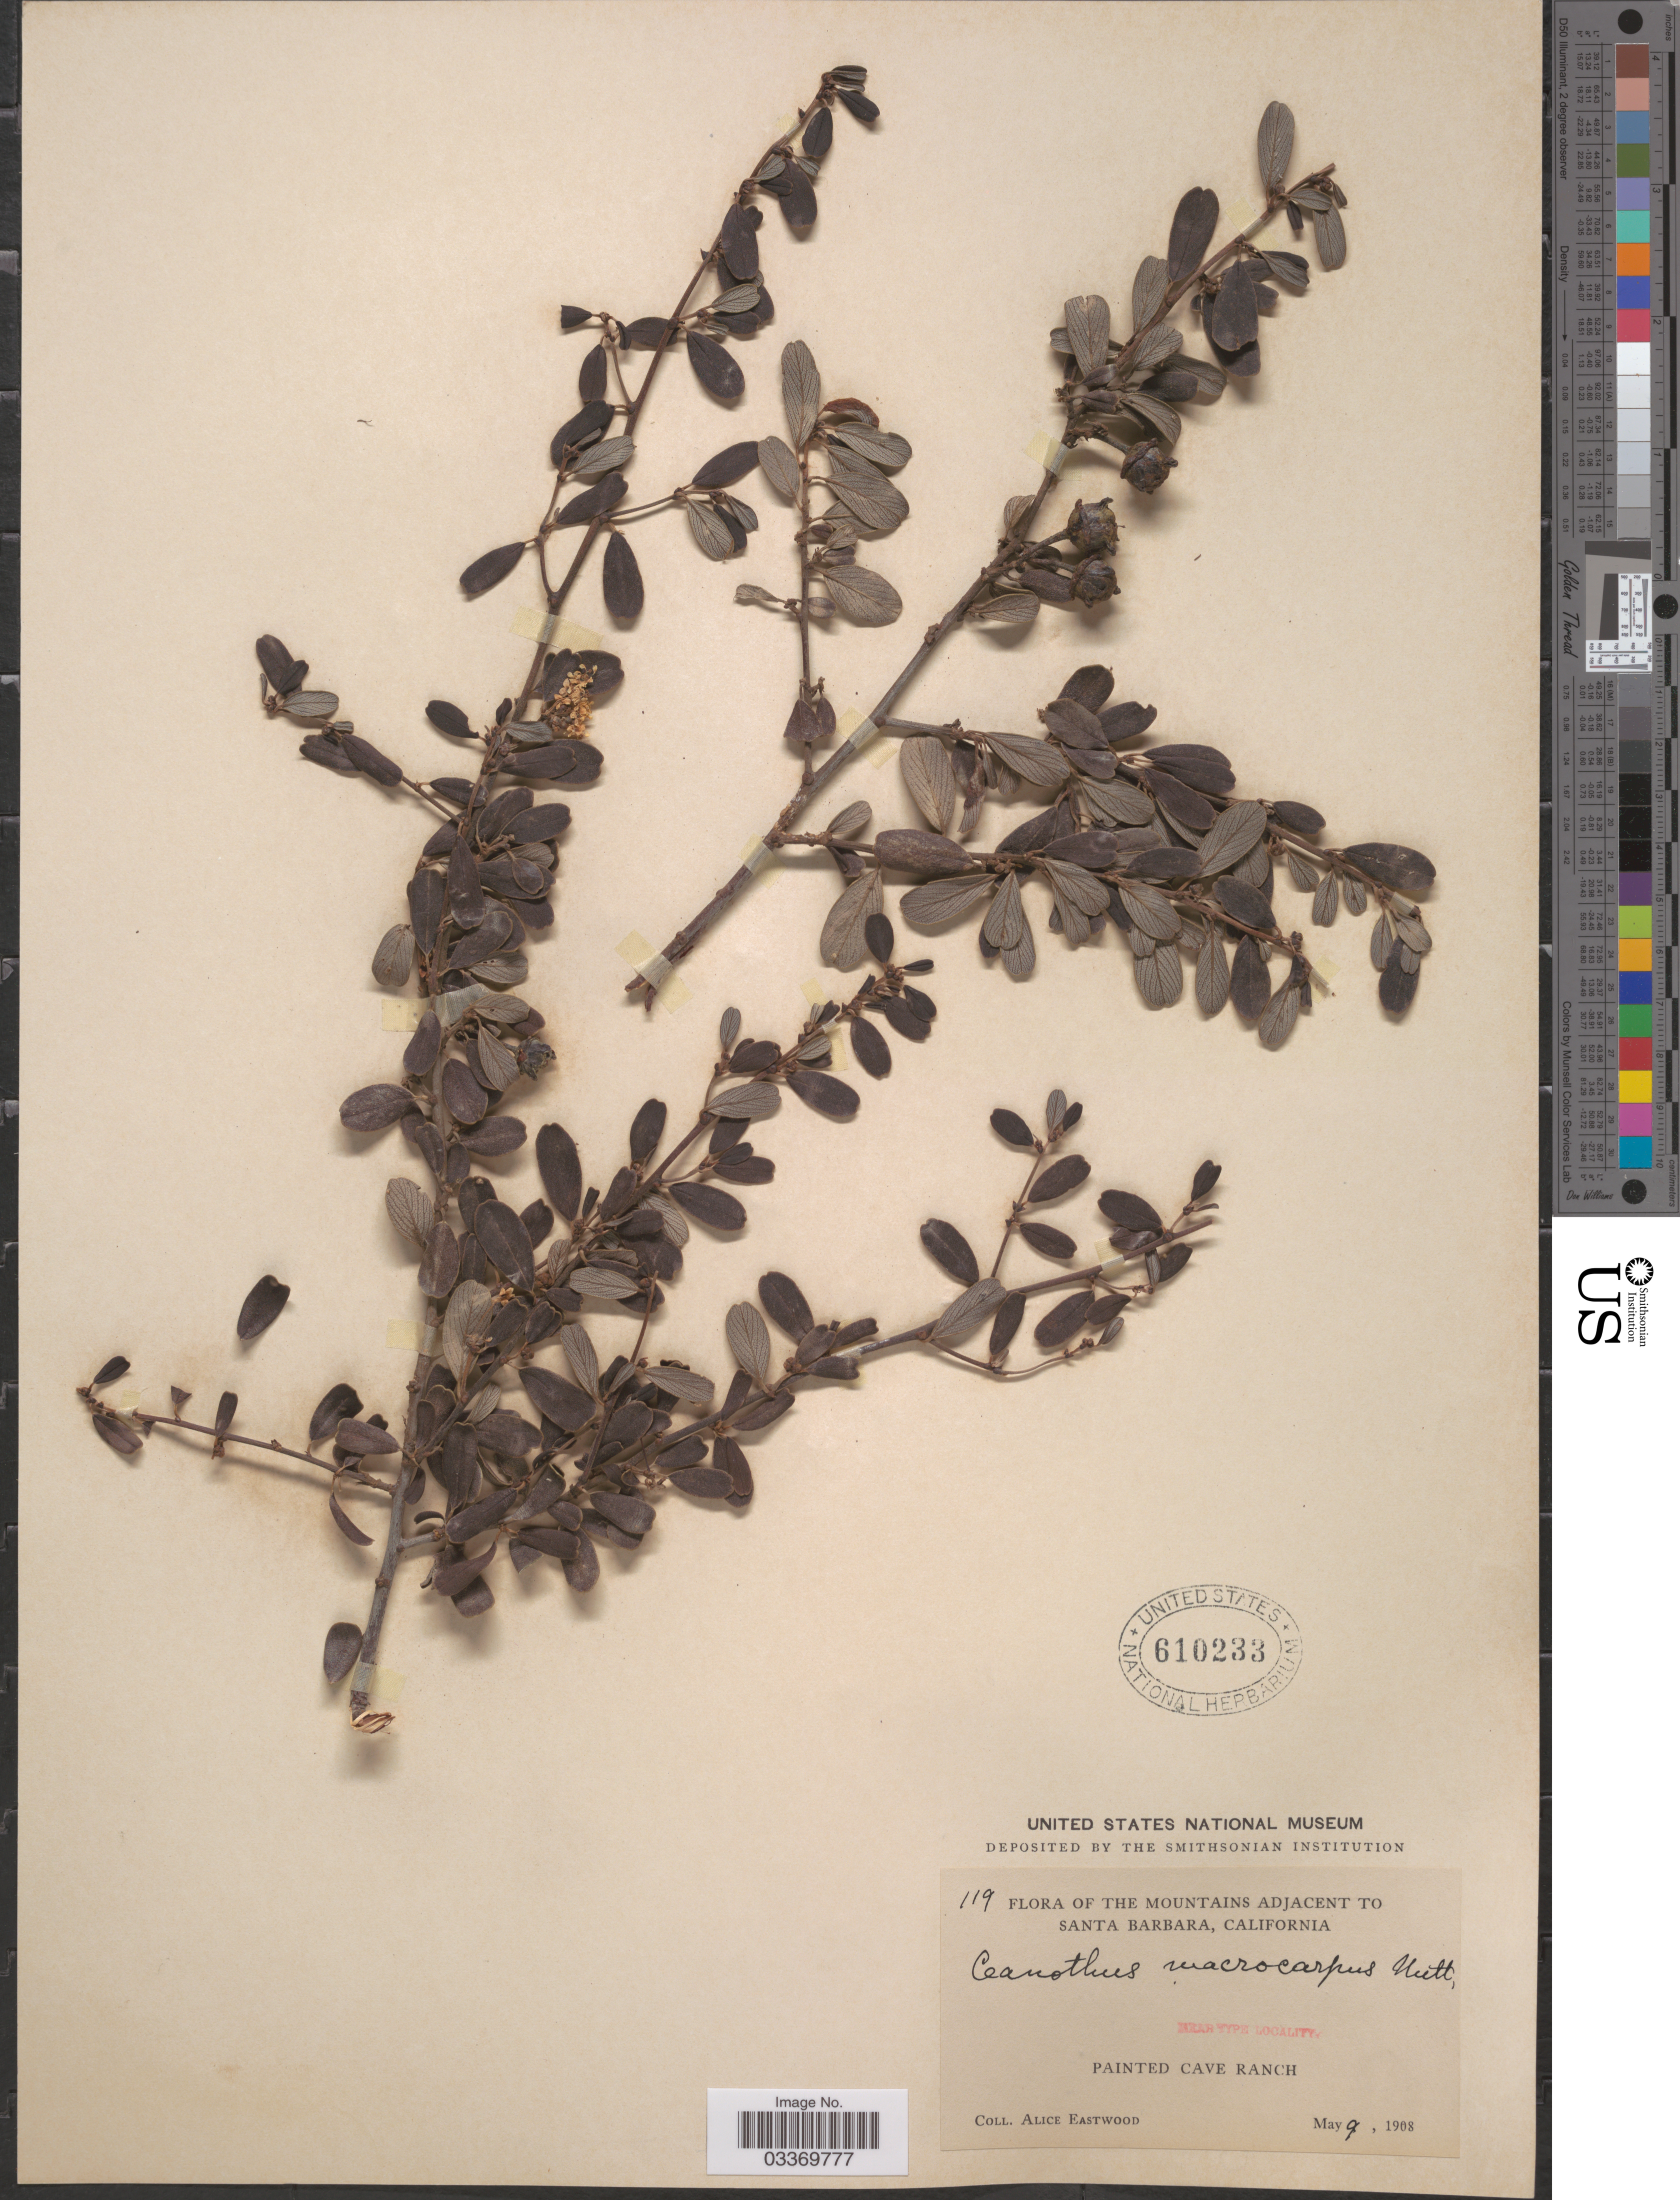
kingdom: Plantae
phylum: Tracheophyta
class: Magnoliopsida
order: Rosales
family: Rhamnaceae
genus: Ceanothus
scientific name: Ceanothus macrocarpus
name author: Cav.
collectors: A. Eastwood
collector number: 119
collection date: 1908-05-09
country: United States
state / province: California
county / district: Santa Barbara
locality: The Mountains adjacent to Santa Barbara. Painted Cave Ranch.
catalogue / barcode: US 610233